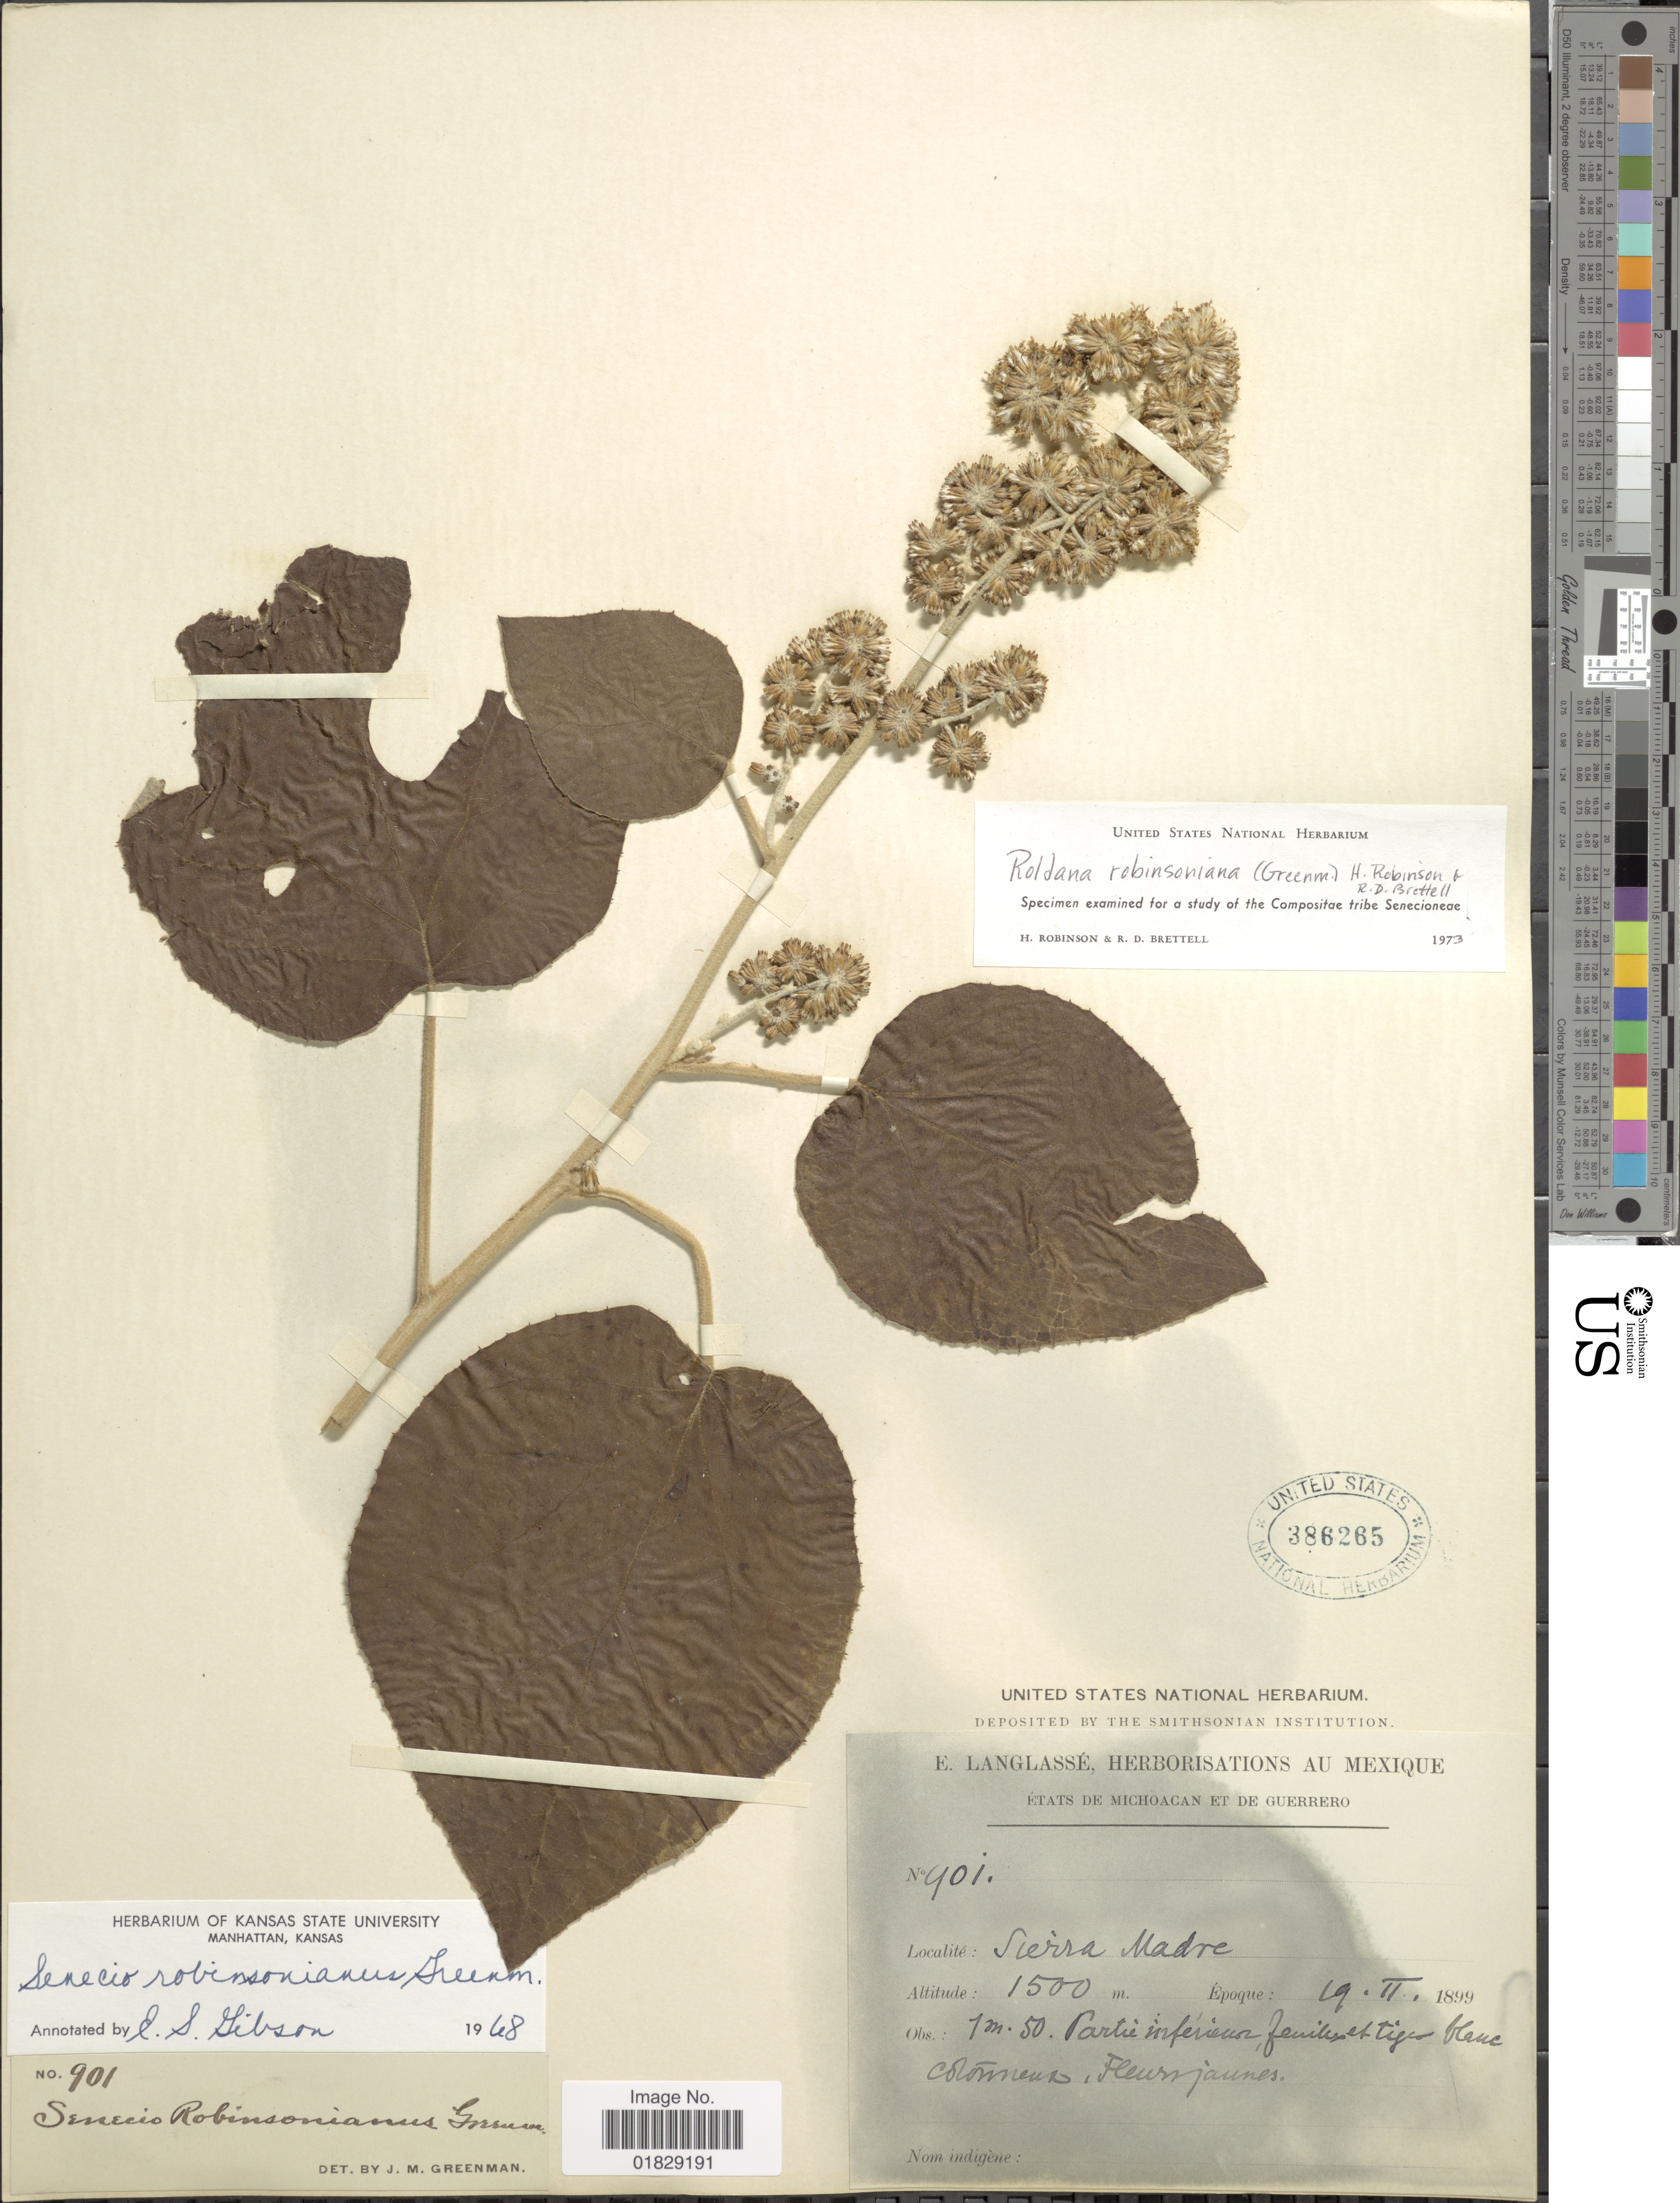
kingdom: Plantae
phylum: Tracheophyta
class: Magnoliopsida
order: Asterales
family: Asteraceae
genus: Roldana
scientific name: Roldana robinsoniana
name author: (Greenm.) H. Rob. & Brettell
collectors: E. Langlassé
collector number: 901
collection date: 1899-02-19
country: Mexico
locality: États de Michoacan et de Guerrero. Sierra Madre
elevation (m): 1500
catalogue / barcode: US 386265